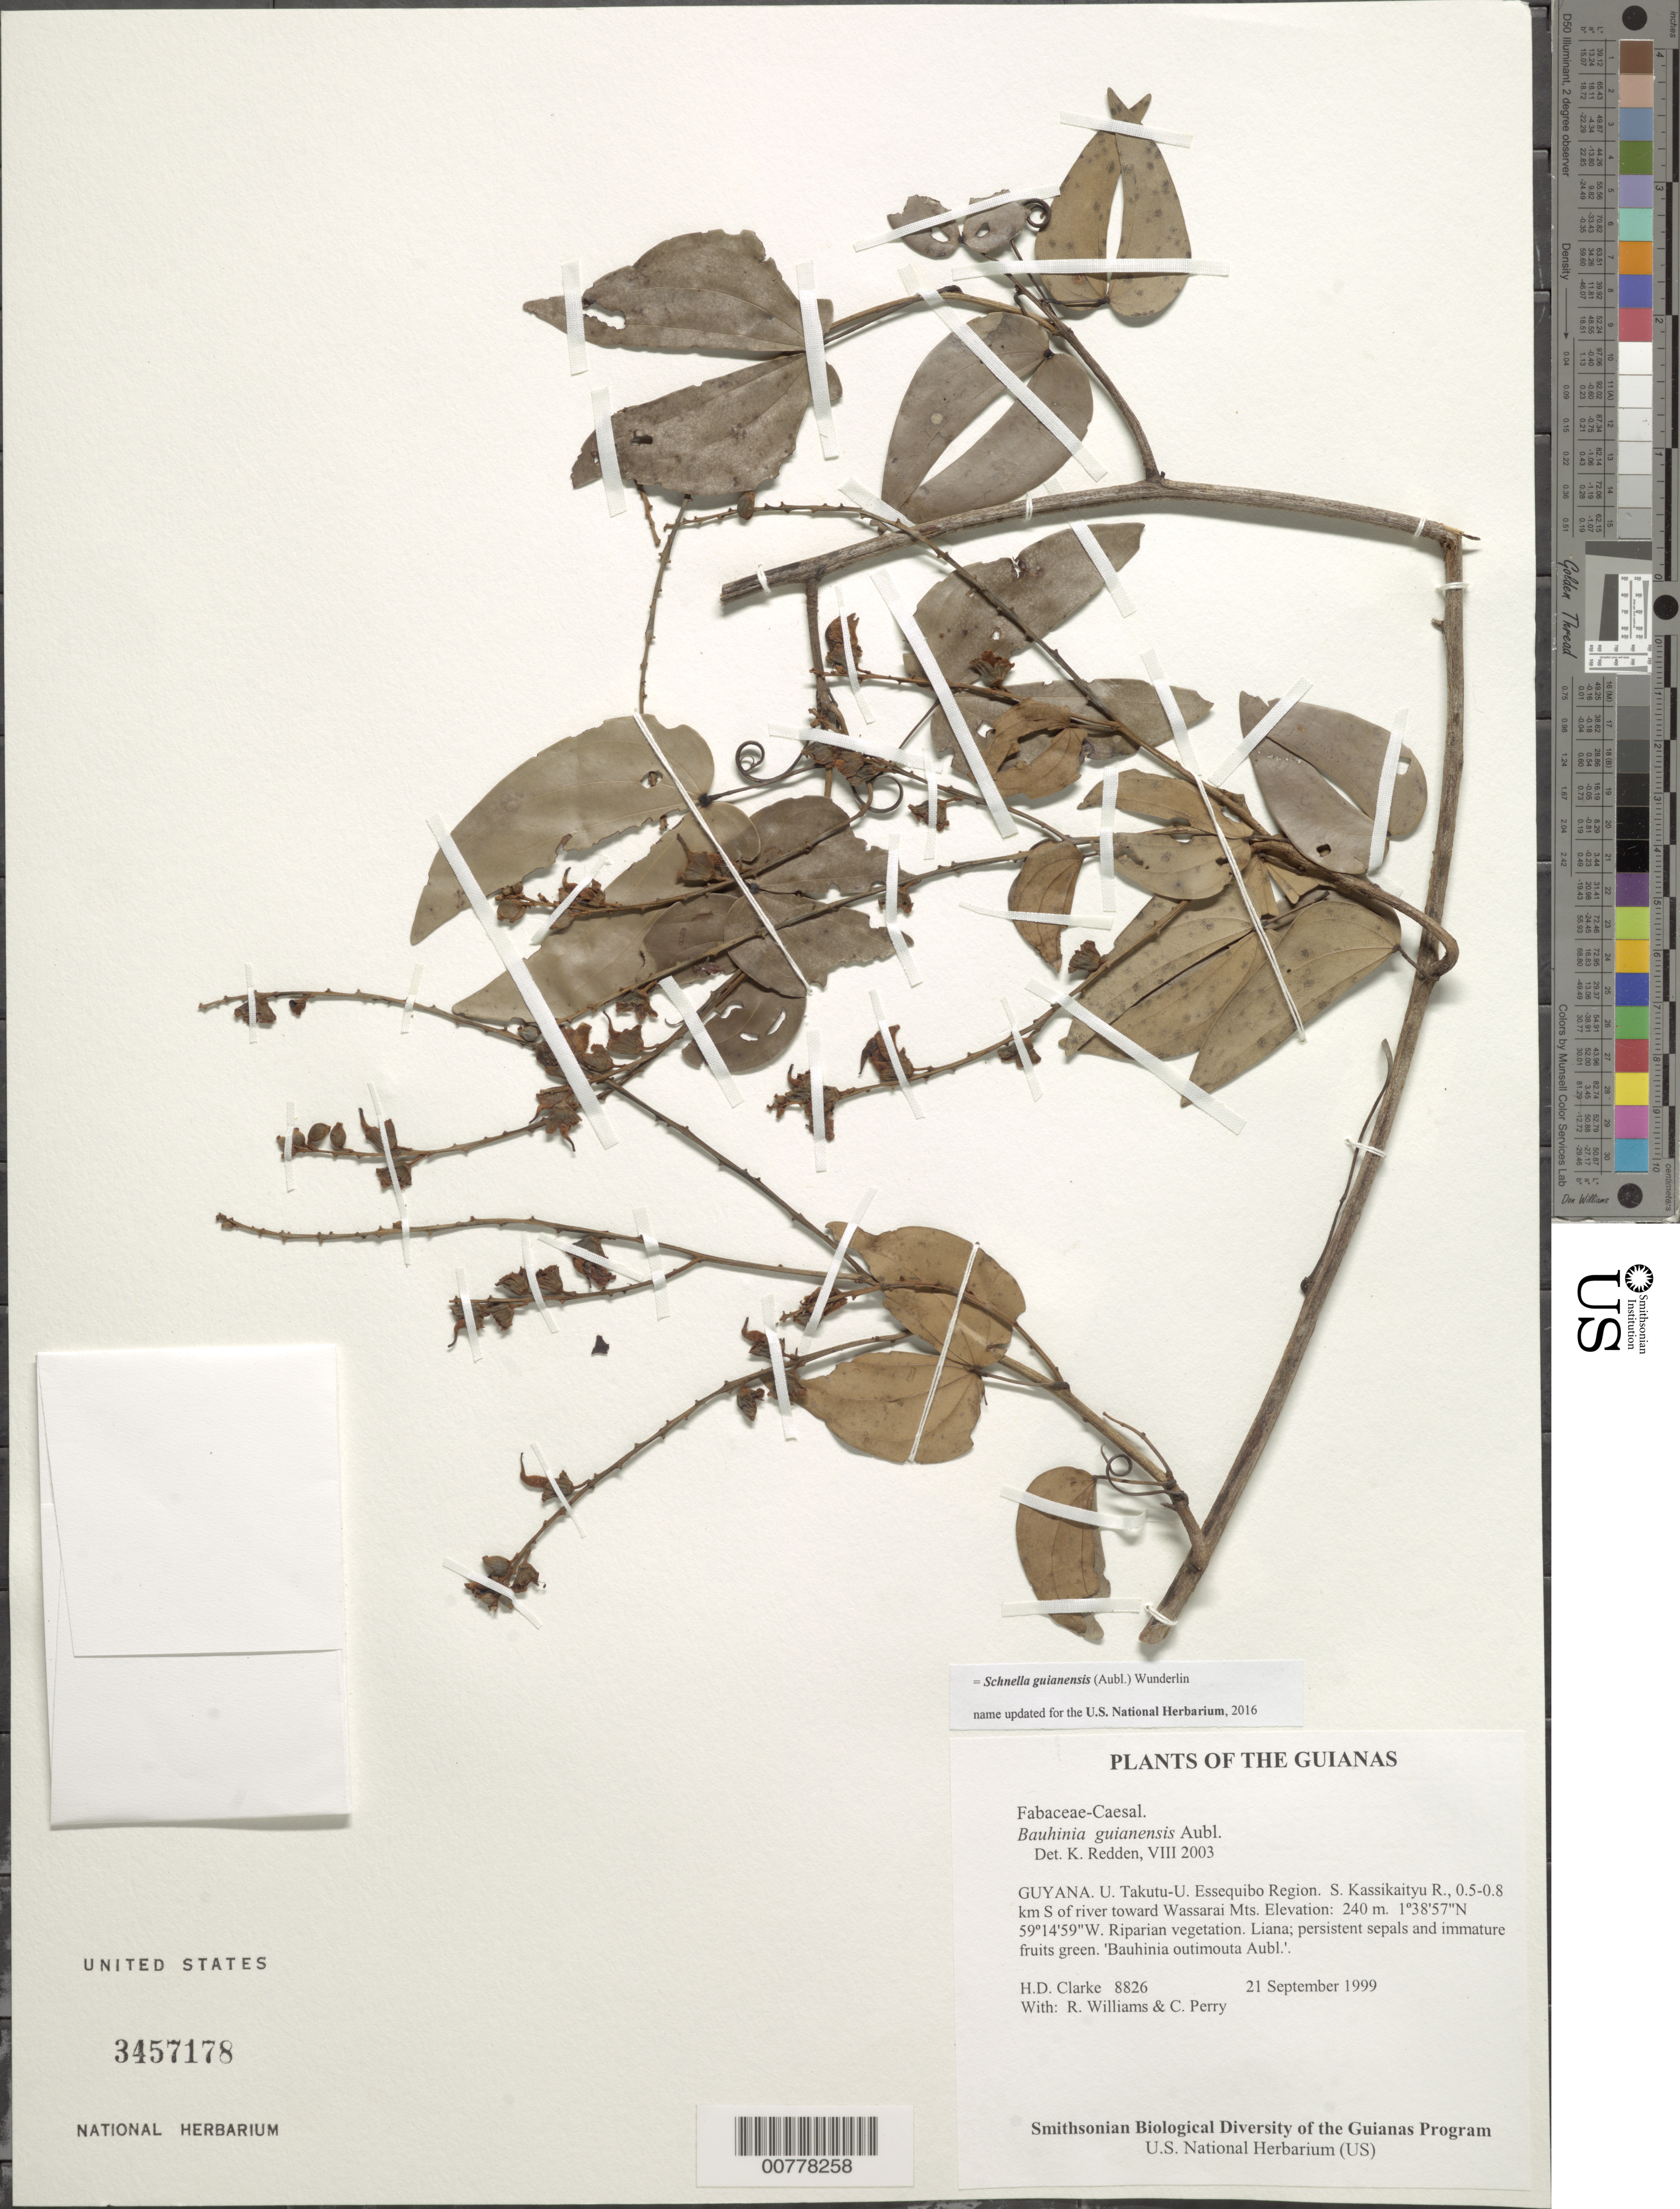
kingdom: Plantae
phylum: Tracheophyta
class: Magnoliopsida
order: Fabales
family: Fabaceae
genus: Schnella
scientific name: Schnella guianensis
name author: (Aubl.) Wunderlin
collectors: H. D. Clarke, R. Williams & C. Perry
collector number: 8826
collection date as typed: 21 September 1999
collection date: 1999-09-21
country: Guyana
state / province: U. Takutu-U. Essequibo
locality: S. Kassikaityu R., 0.5-0.8 km S of river toward Wassarai Mts.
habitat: Riparian vegetation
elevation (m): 240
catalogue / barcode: US 3457178